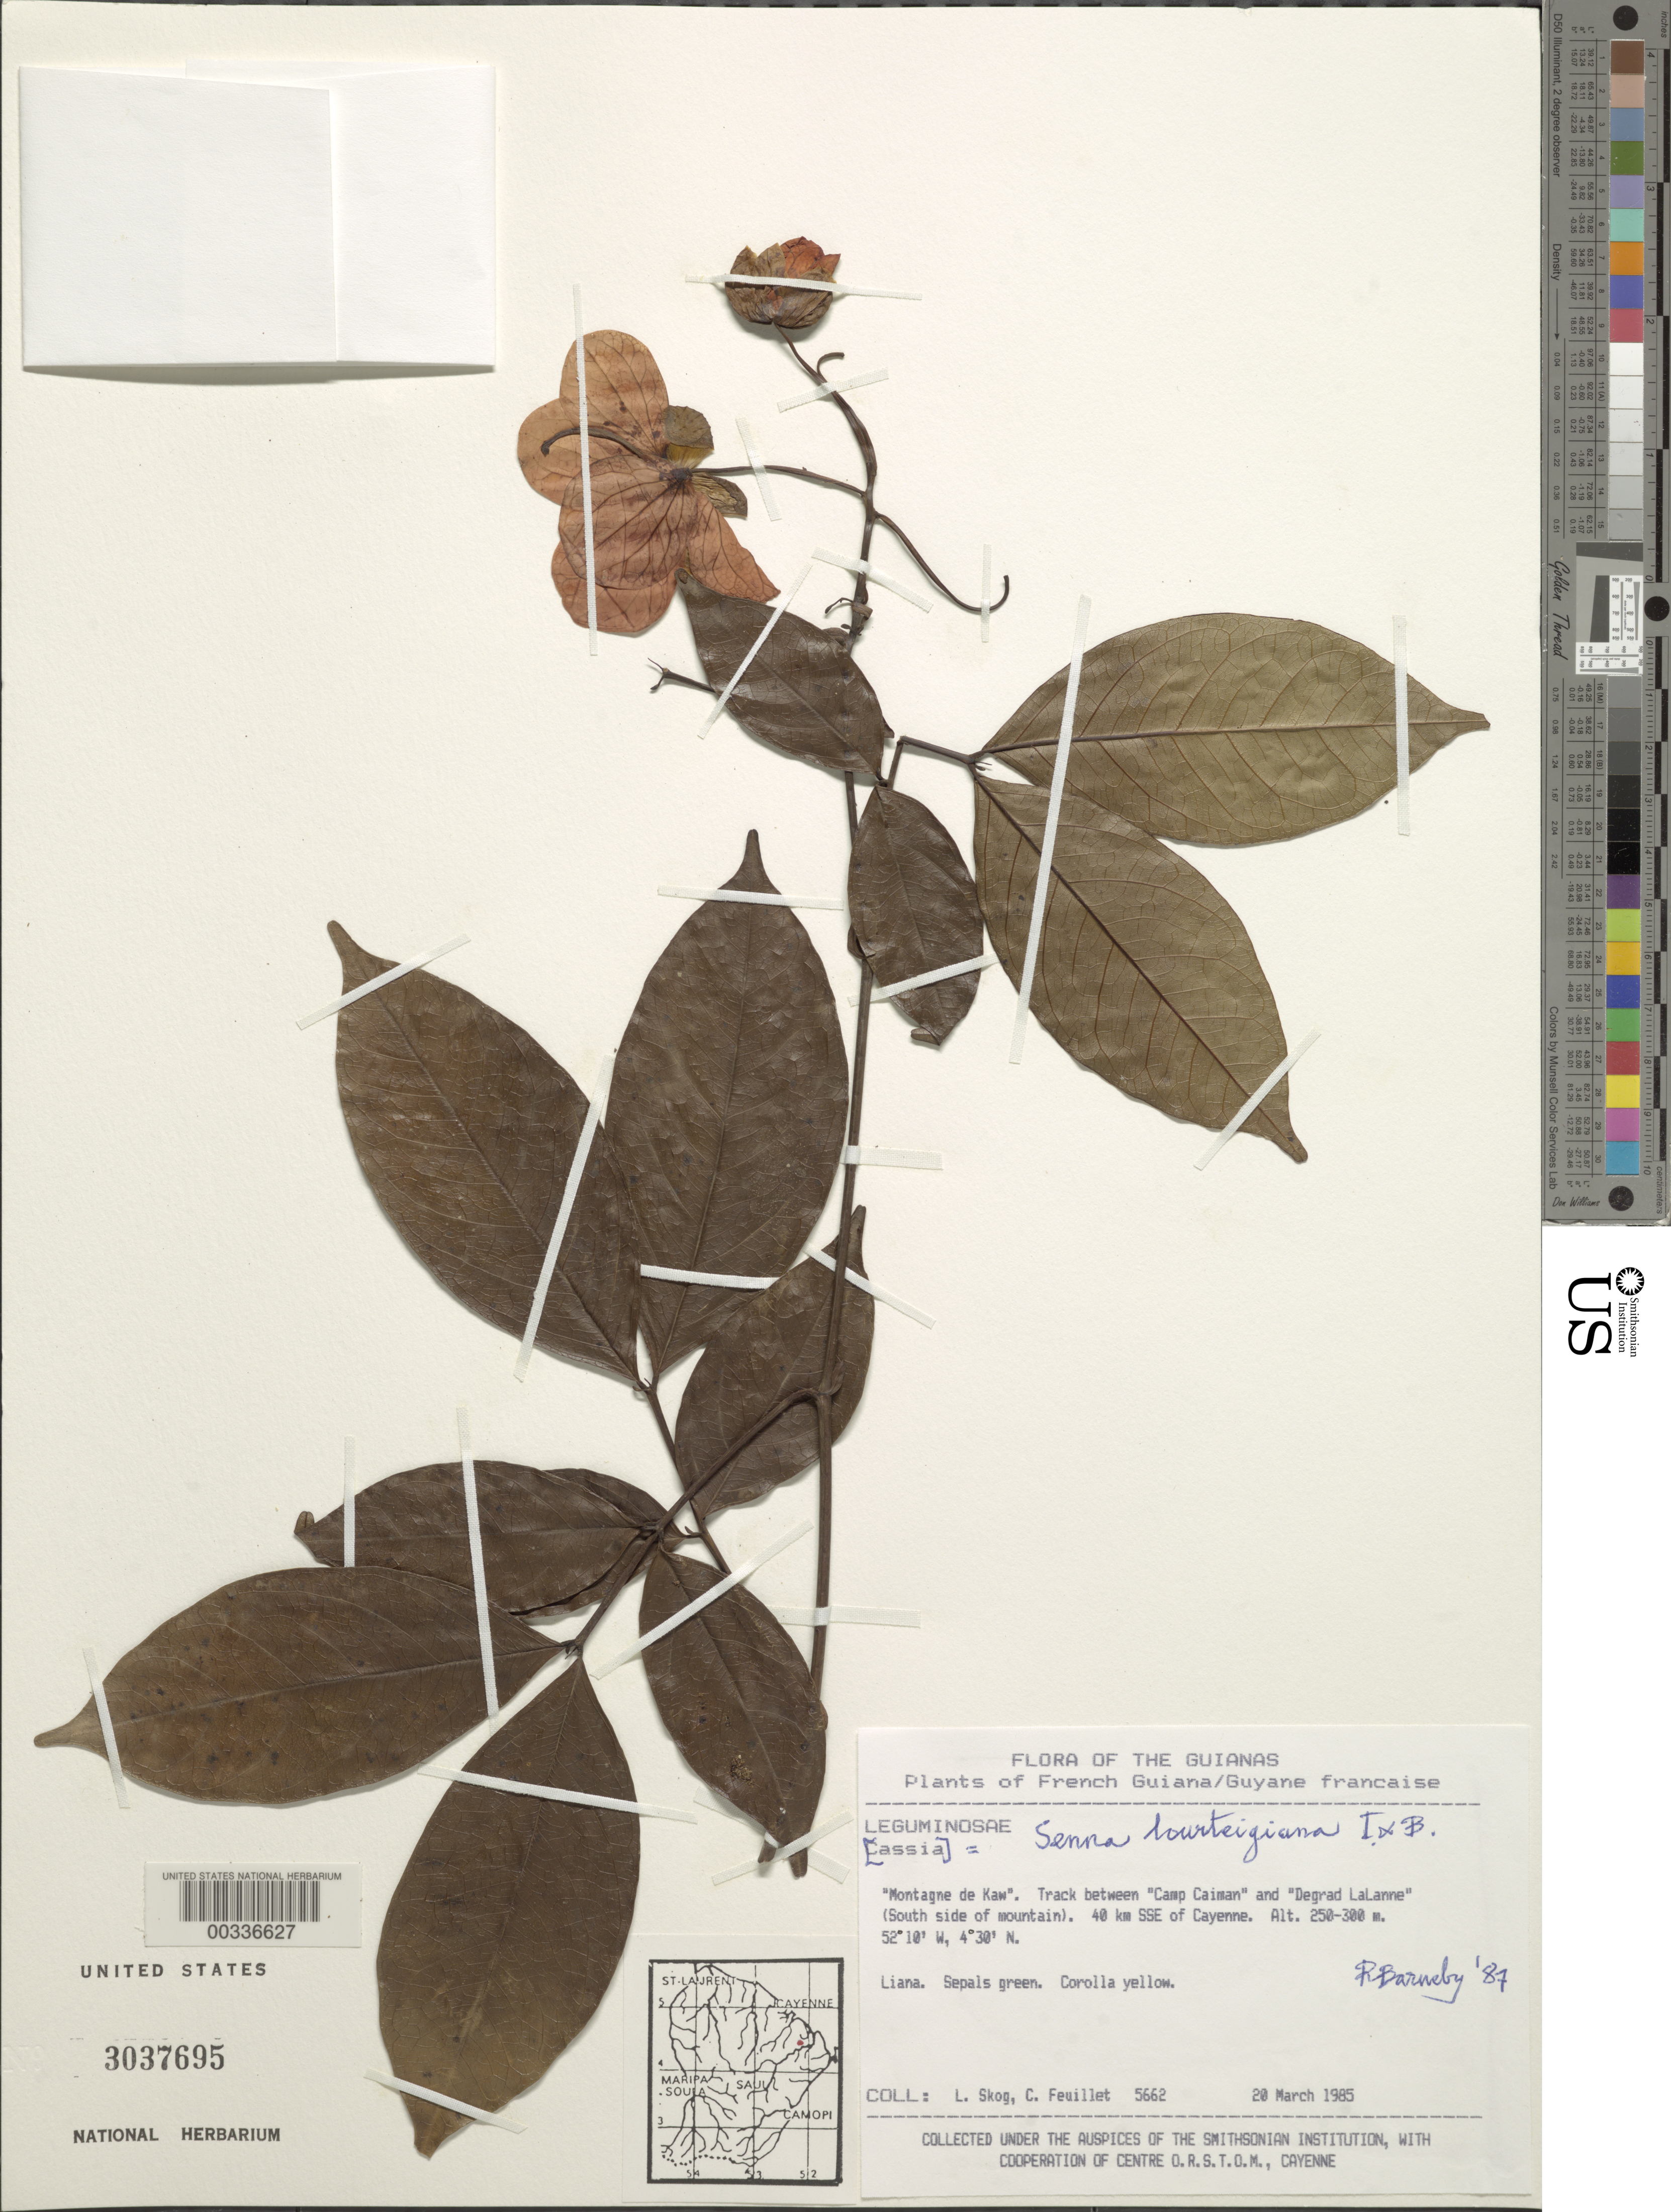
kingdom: Plantae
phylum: Tracheophyta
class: Magnoliopsida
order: Fabales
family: Fabaceae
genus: Senna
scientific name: Senna lourteigiana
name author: H.S. Irwin & Barneby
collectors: L. E. Skog & C. Feuillet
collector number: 5662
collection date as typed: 20 Mar 1985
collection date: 1985-03-20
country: French Guiana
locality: Track between "camp caiman" and "degrad lalanne" (s side of mountain); 40 km sse of cayenne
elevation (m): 250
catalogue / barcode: US 3037695